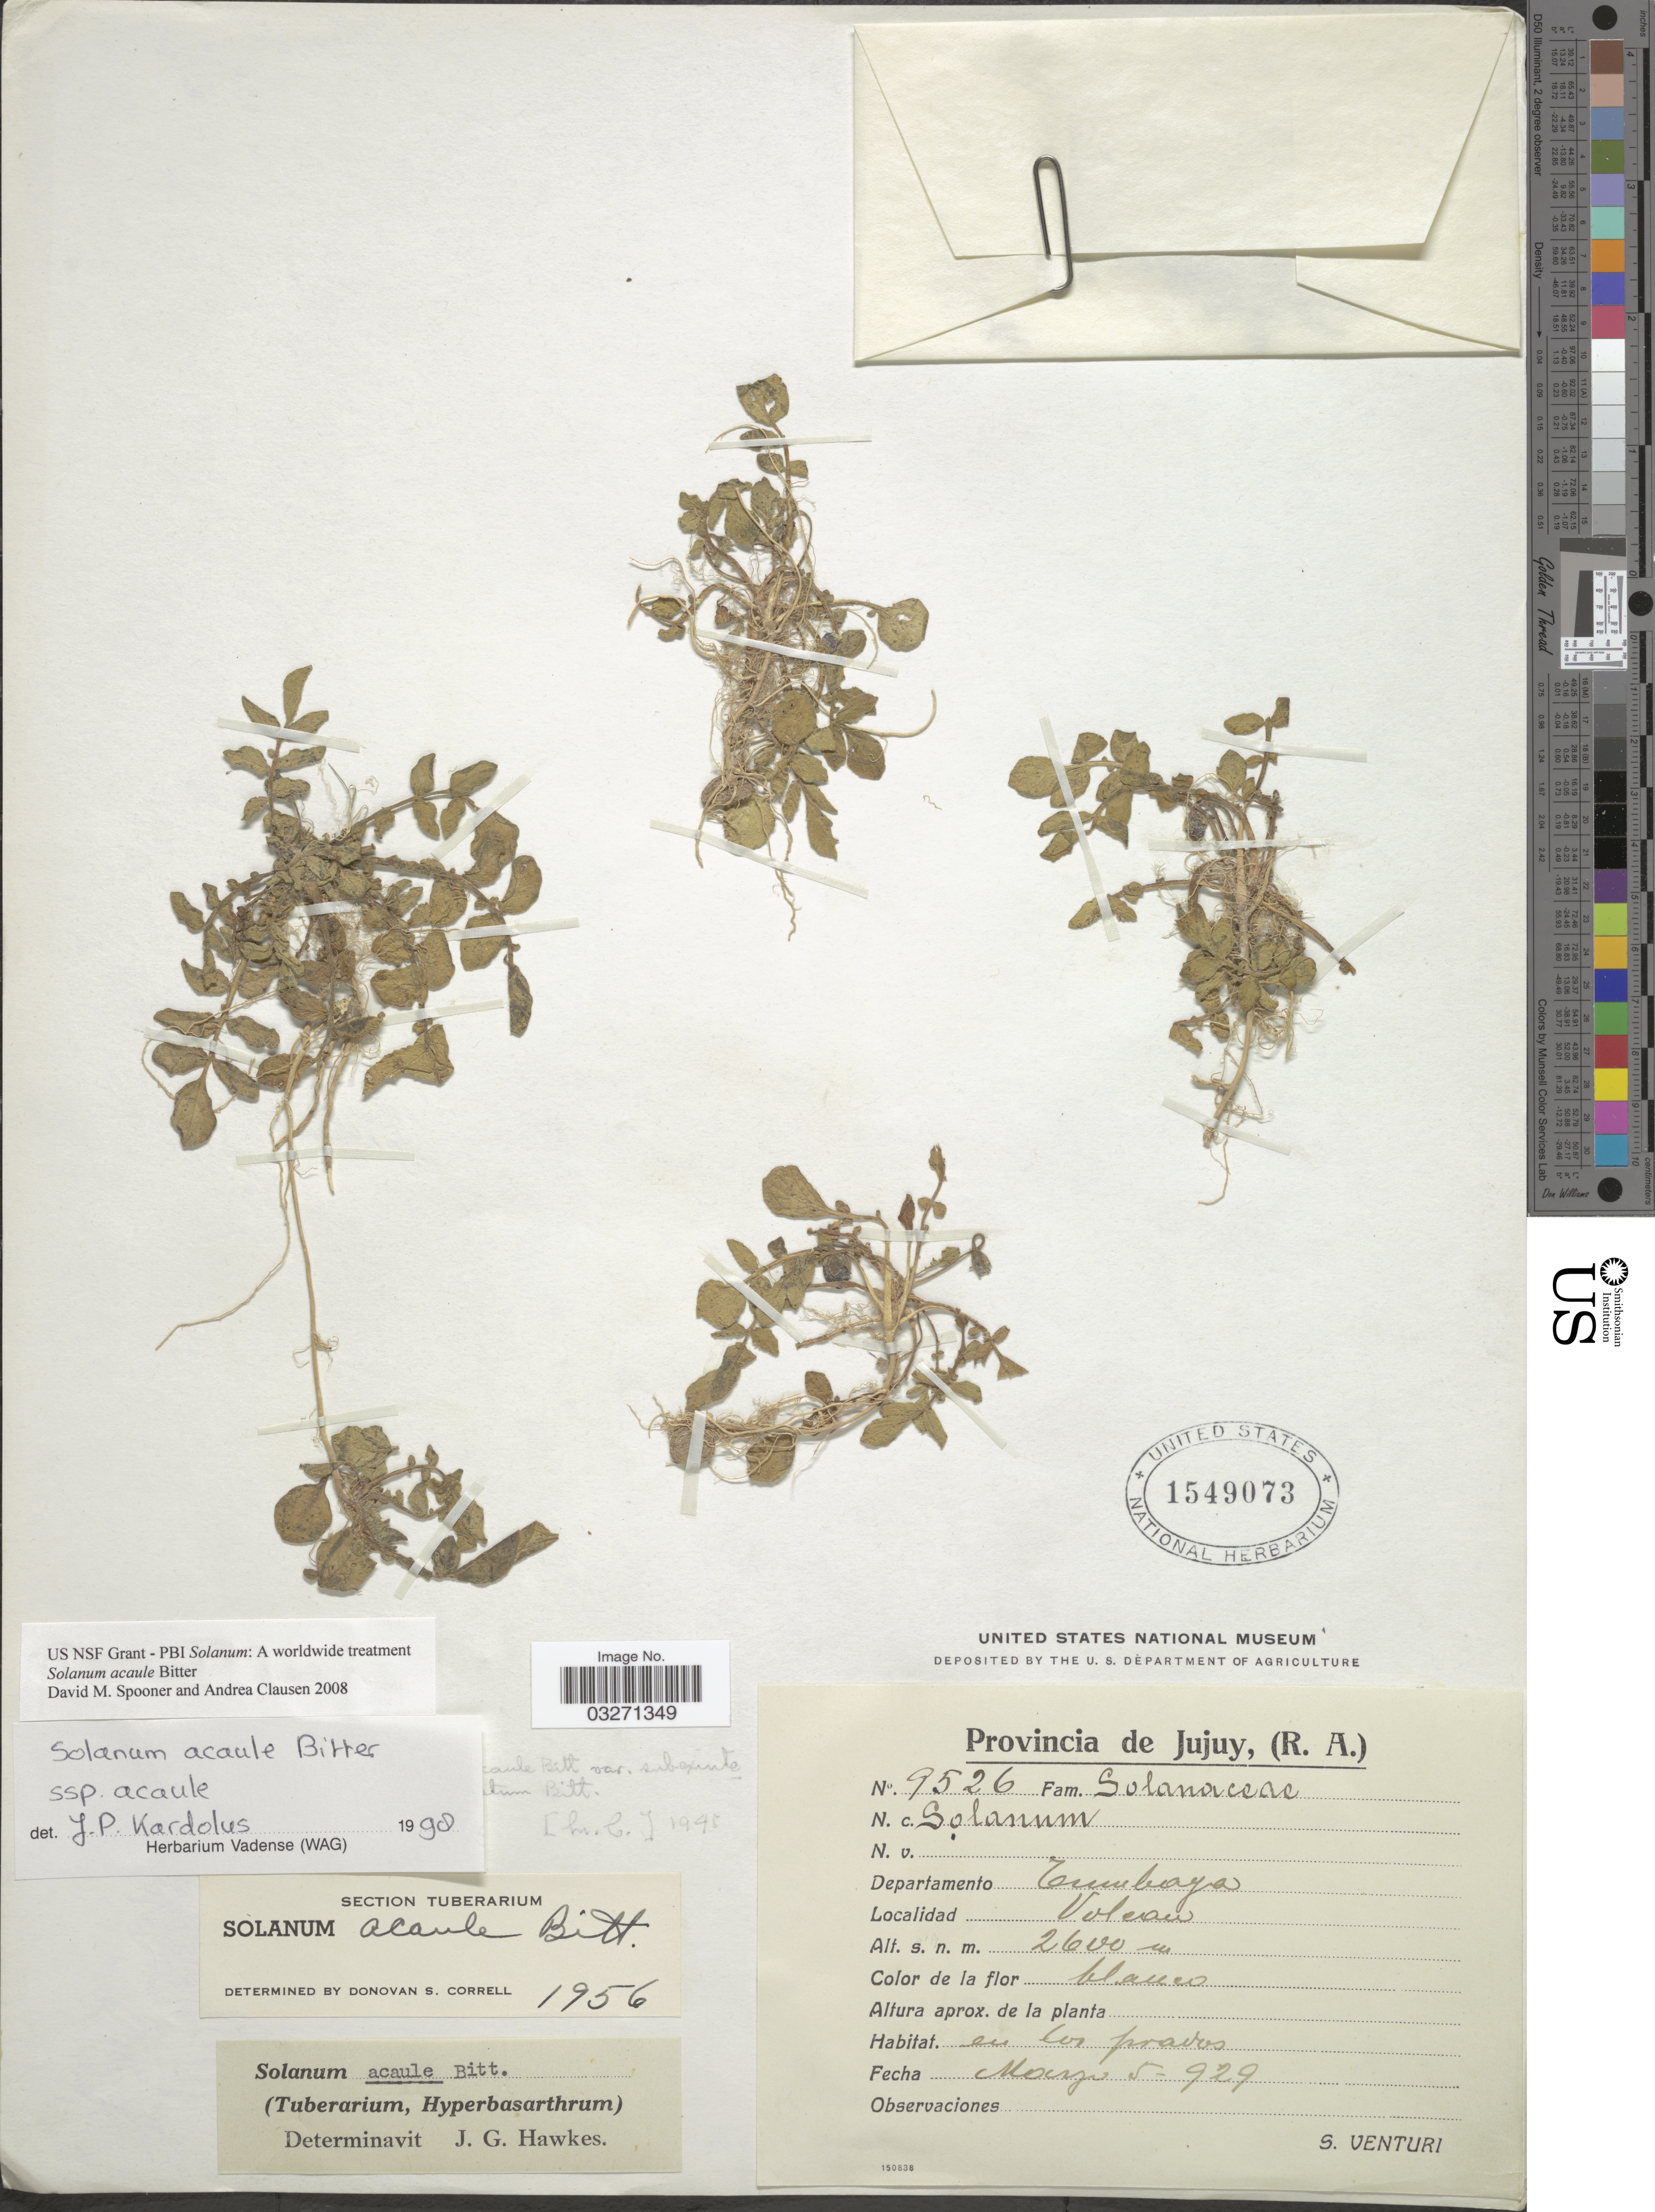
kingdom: Plantae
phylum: Tracheophyta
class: Magnoliopsida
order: Solanales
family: Solanaceae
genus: Solanum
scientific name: Solanum acaule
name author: Bitter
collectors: S. Venturi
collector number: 9526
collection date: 1929-03-05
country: Argentina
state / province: Jujuy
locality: Departamento Tumbaya. Volcan.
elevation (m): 2600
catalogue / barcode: US 1549073